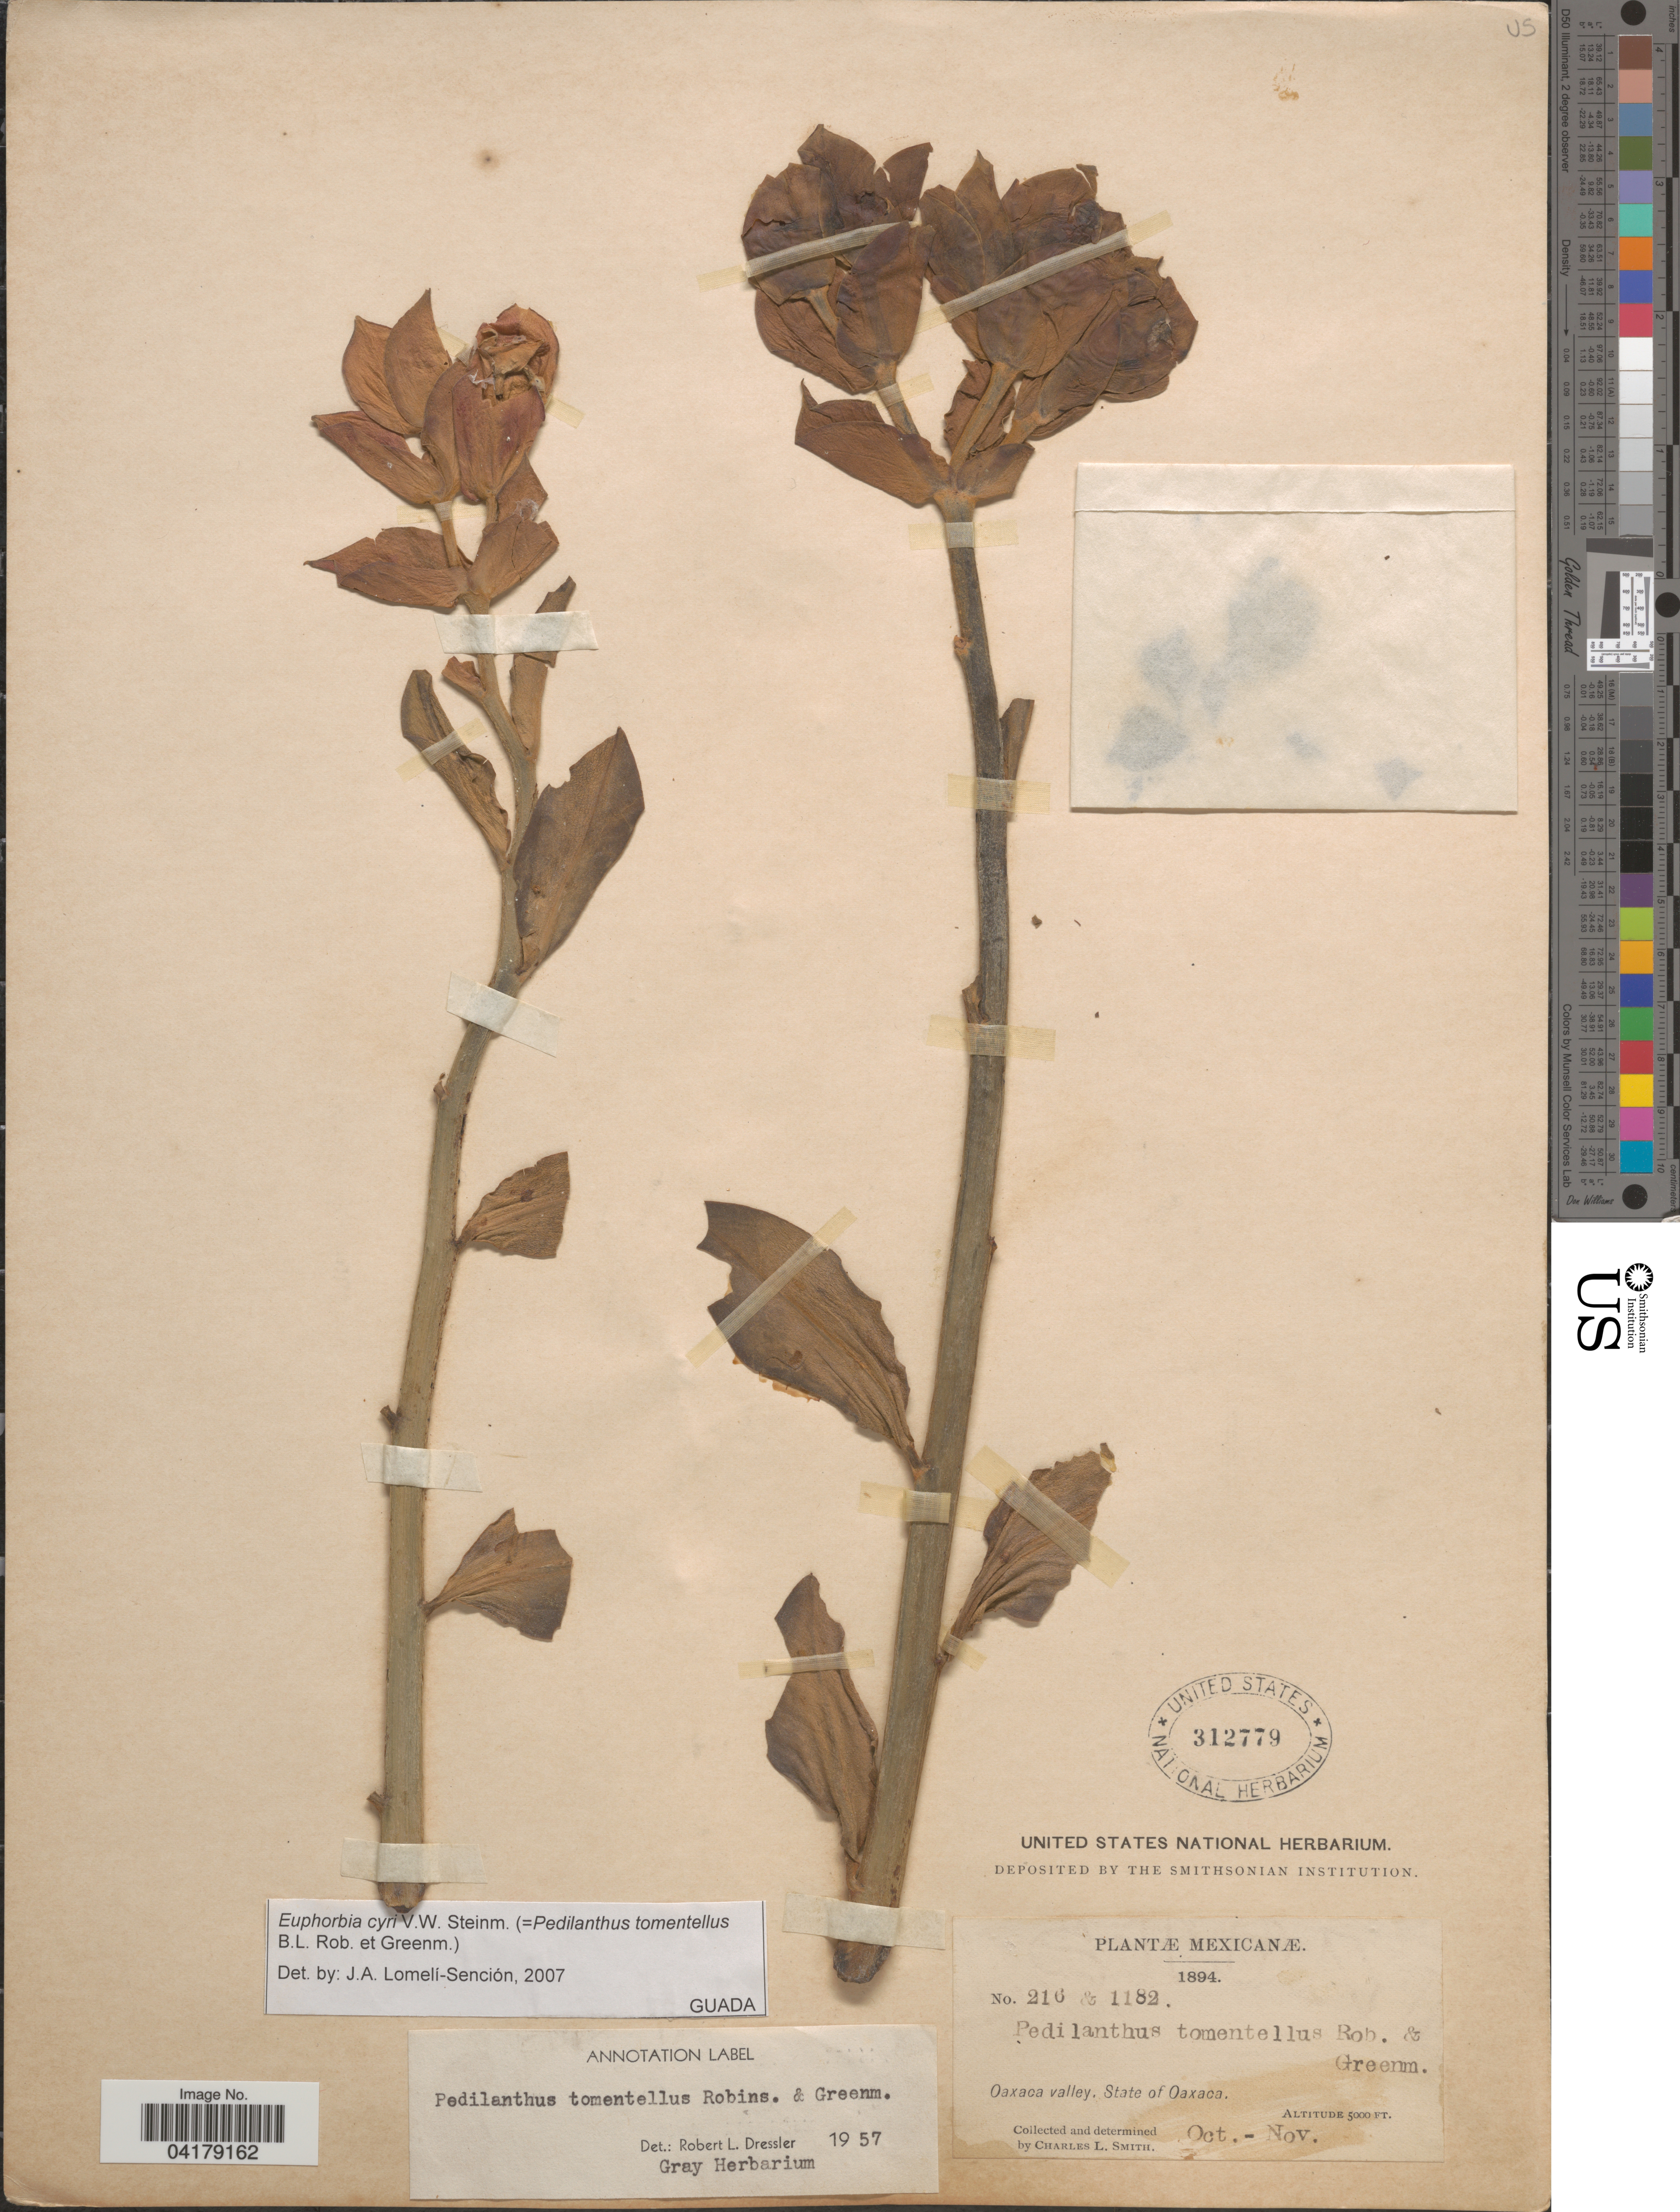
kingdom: Plantae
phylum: Tracheophyta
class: Magnoliopsida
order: Malpighiales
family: Euphorbiaceae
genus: Euphorbia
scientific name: Euphorbia cyri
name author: V.W. Steinm.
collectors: C. L. Smith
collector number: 216/1182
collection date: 1894-10/1894-11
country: Mexico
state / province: Oaxaca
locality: Mexicanæ. Oaxaca valley.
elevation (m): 1524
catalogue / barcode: US 312779